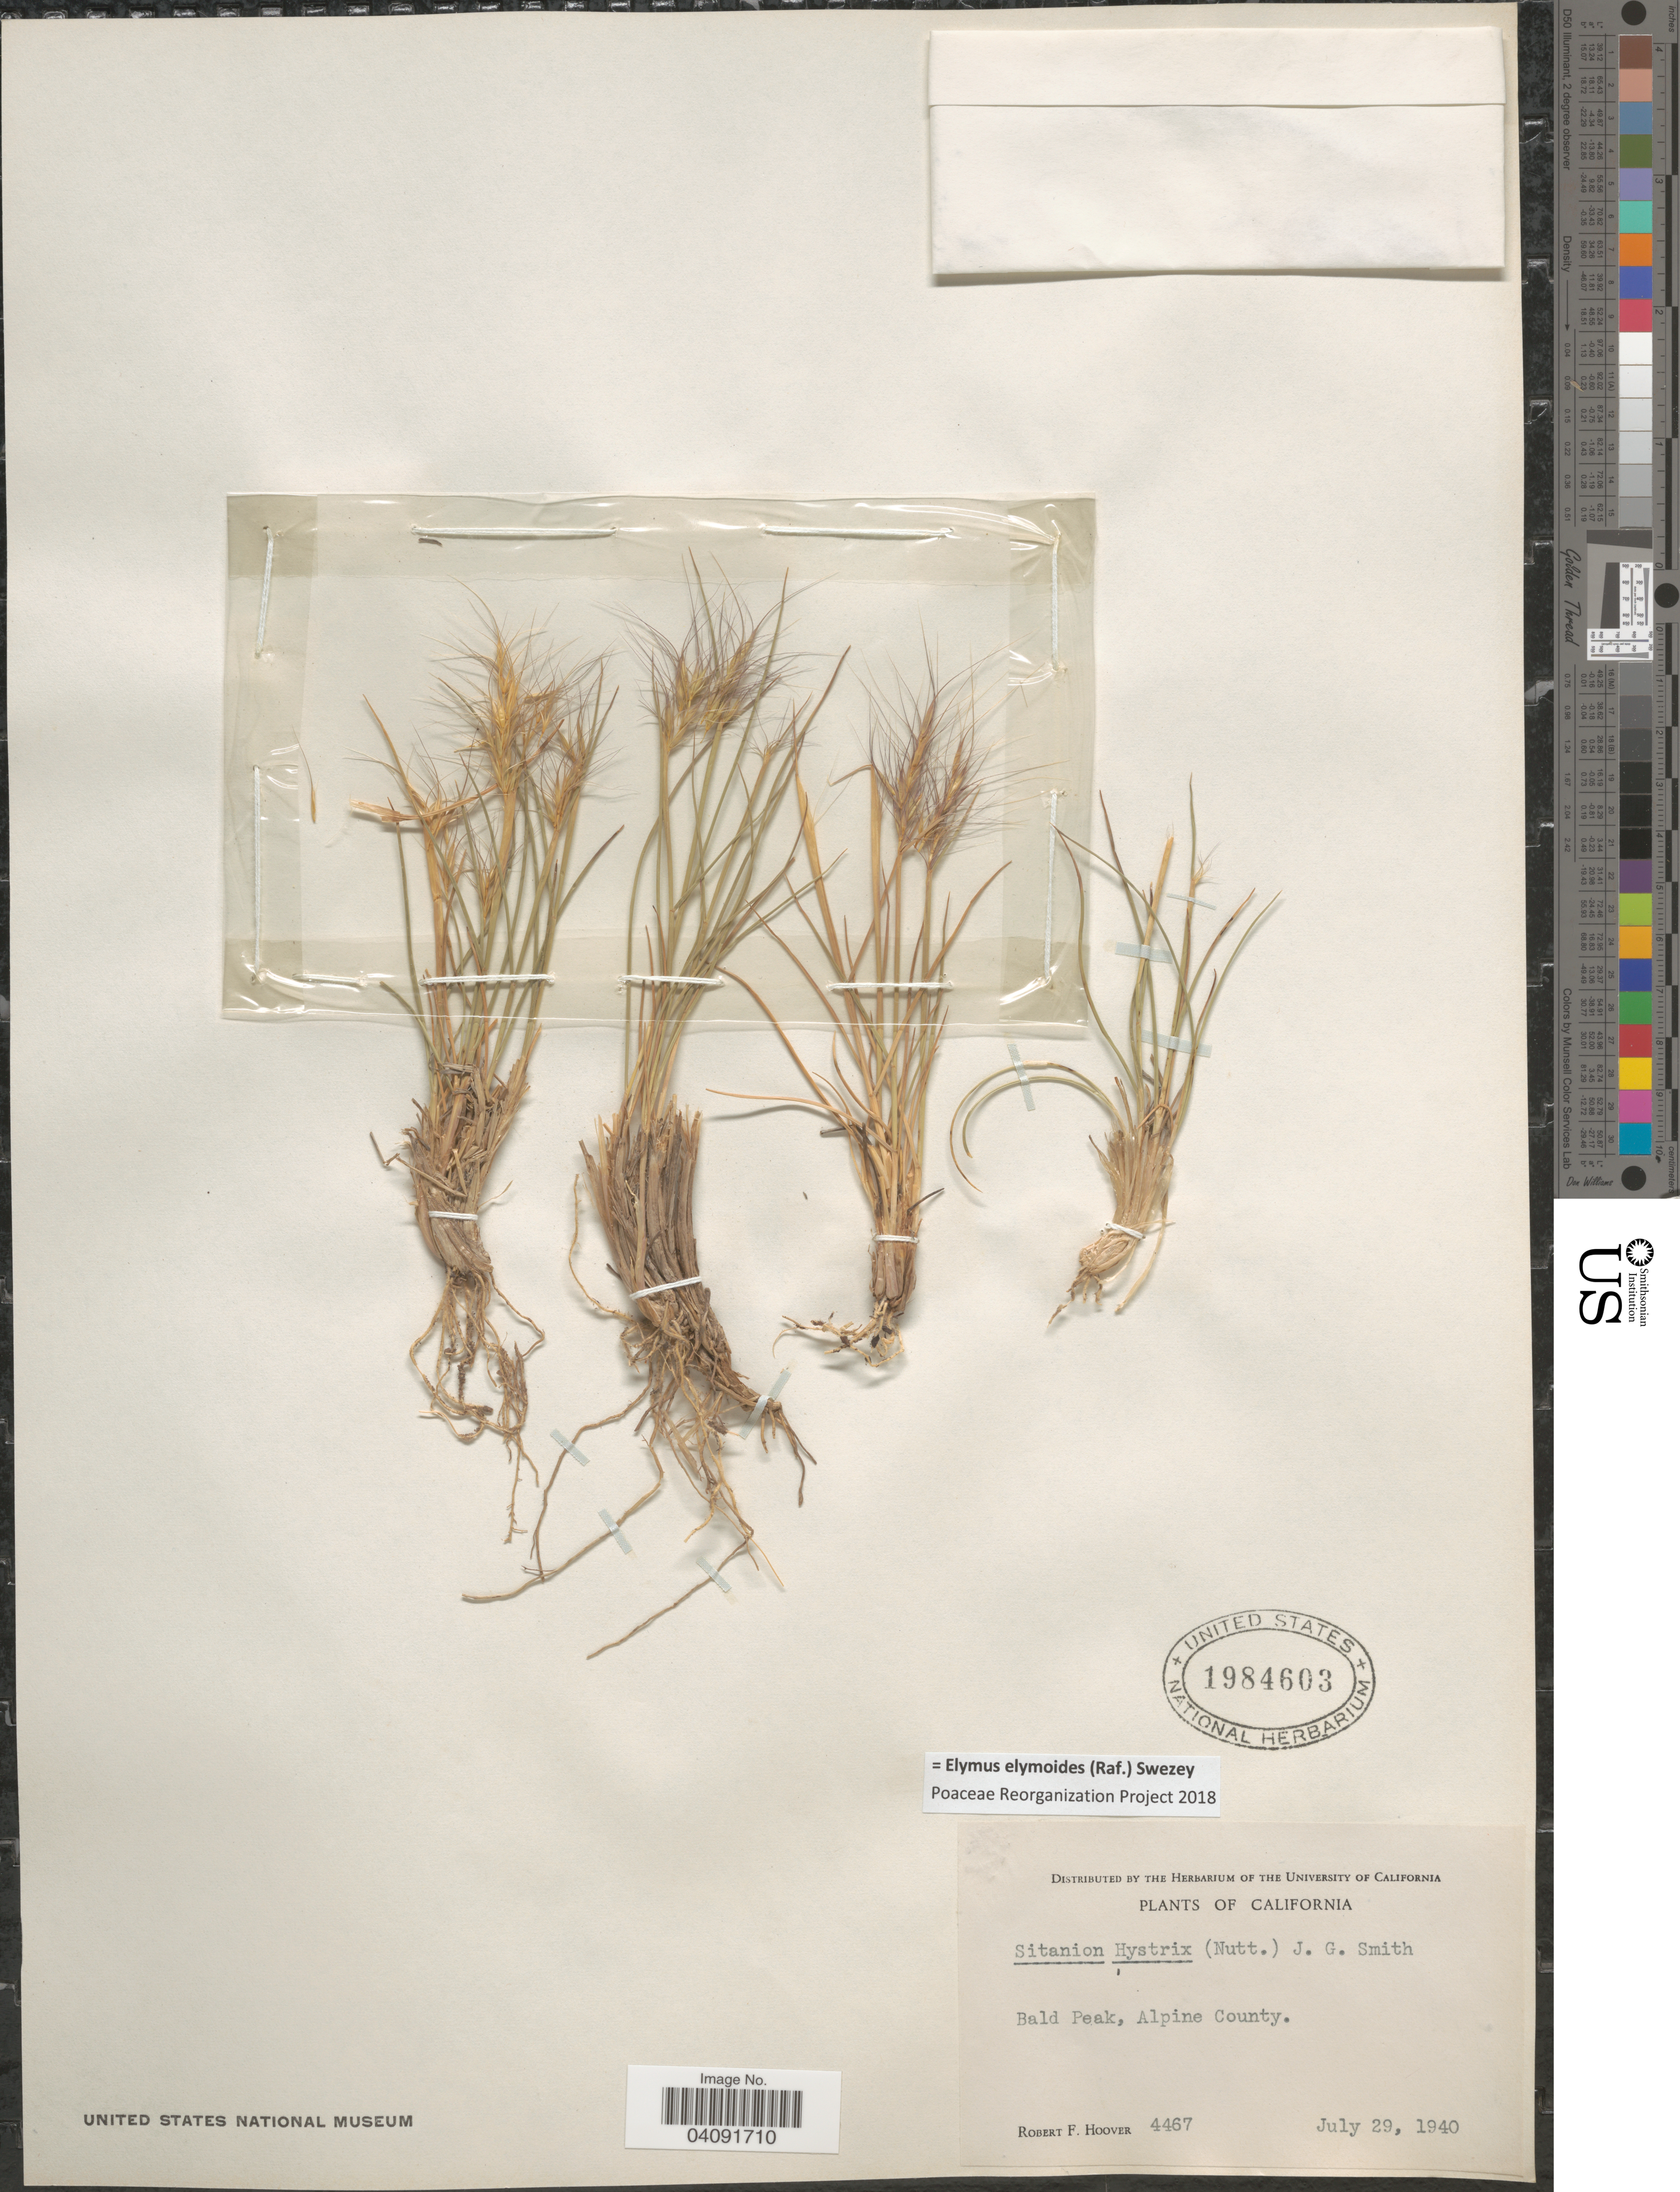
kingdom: Plantae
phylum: Tracheophyta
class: Liliopsida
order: Poales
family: Poaceae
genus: Elymus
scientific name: Elymus elymoides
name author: (Raf.) Swezey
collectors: R. F. Hoover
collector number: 4467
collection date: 1940-07-29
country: United States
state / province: California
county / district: Alpine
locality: Bald Peak, Alpine County.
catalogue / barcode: US 1984603